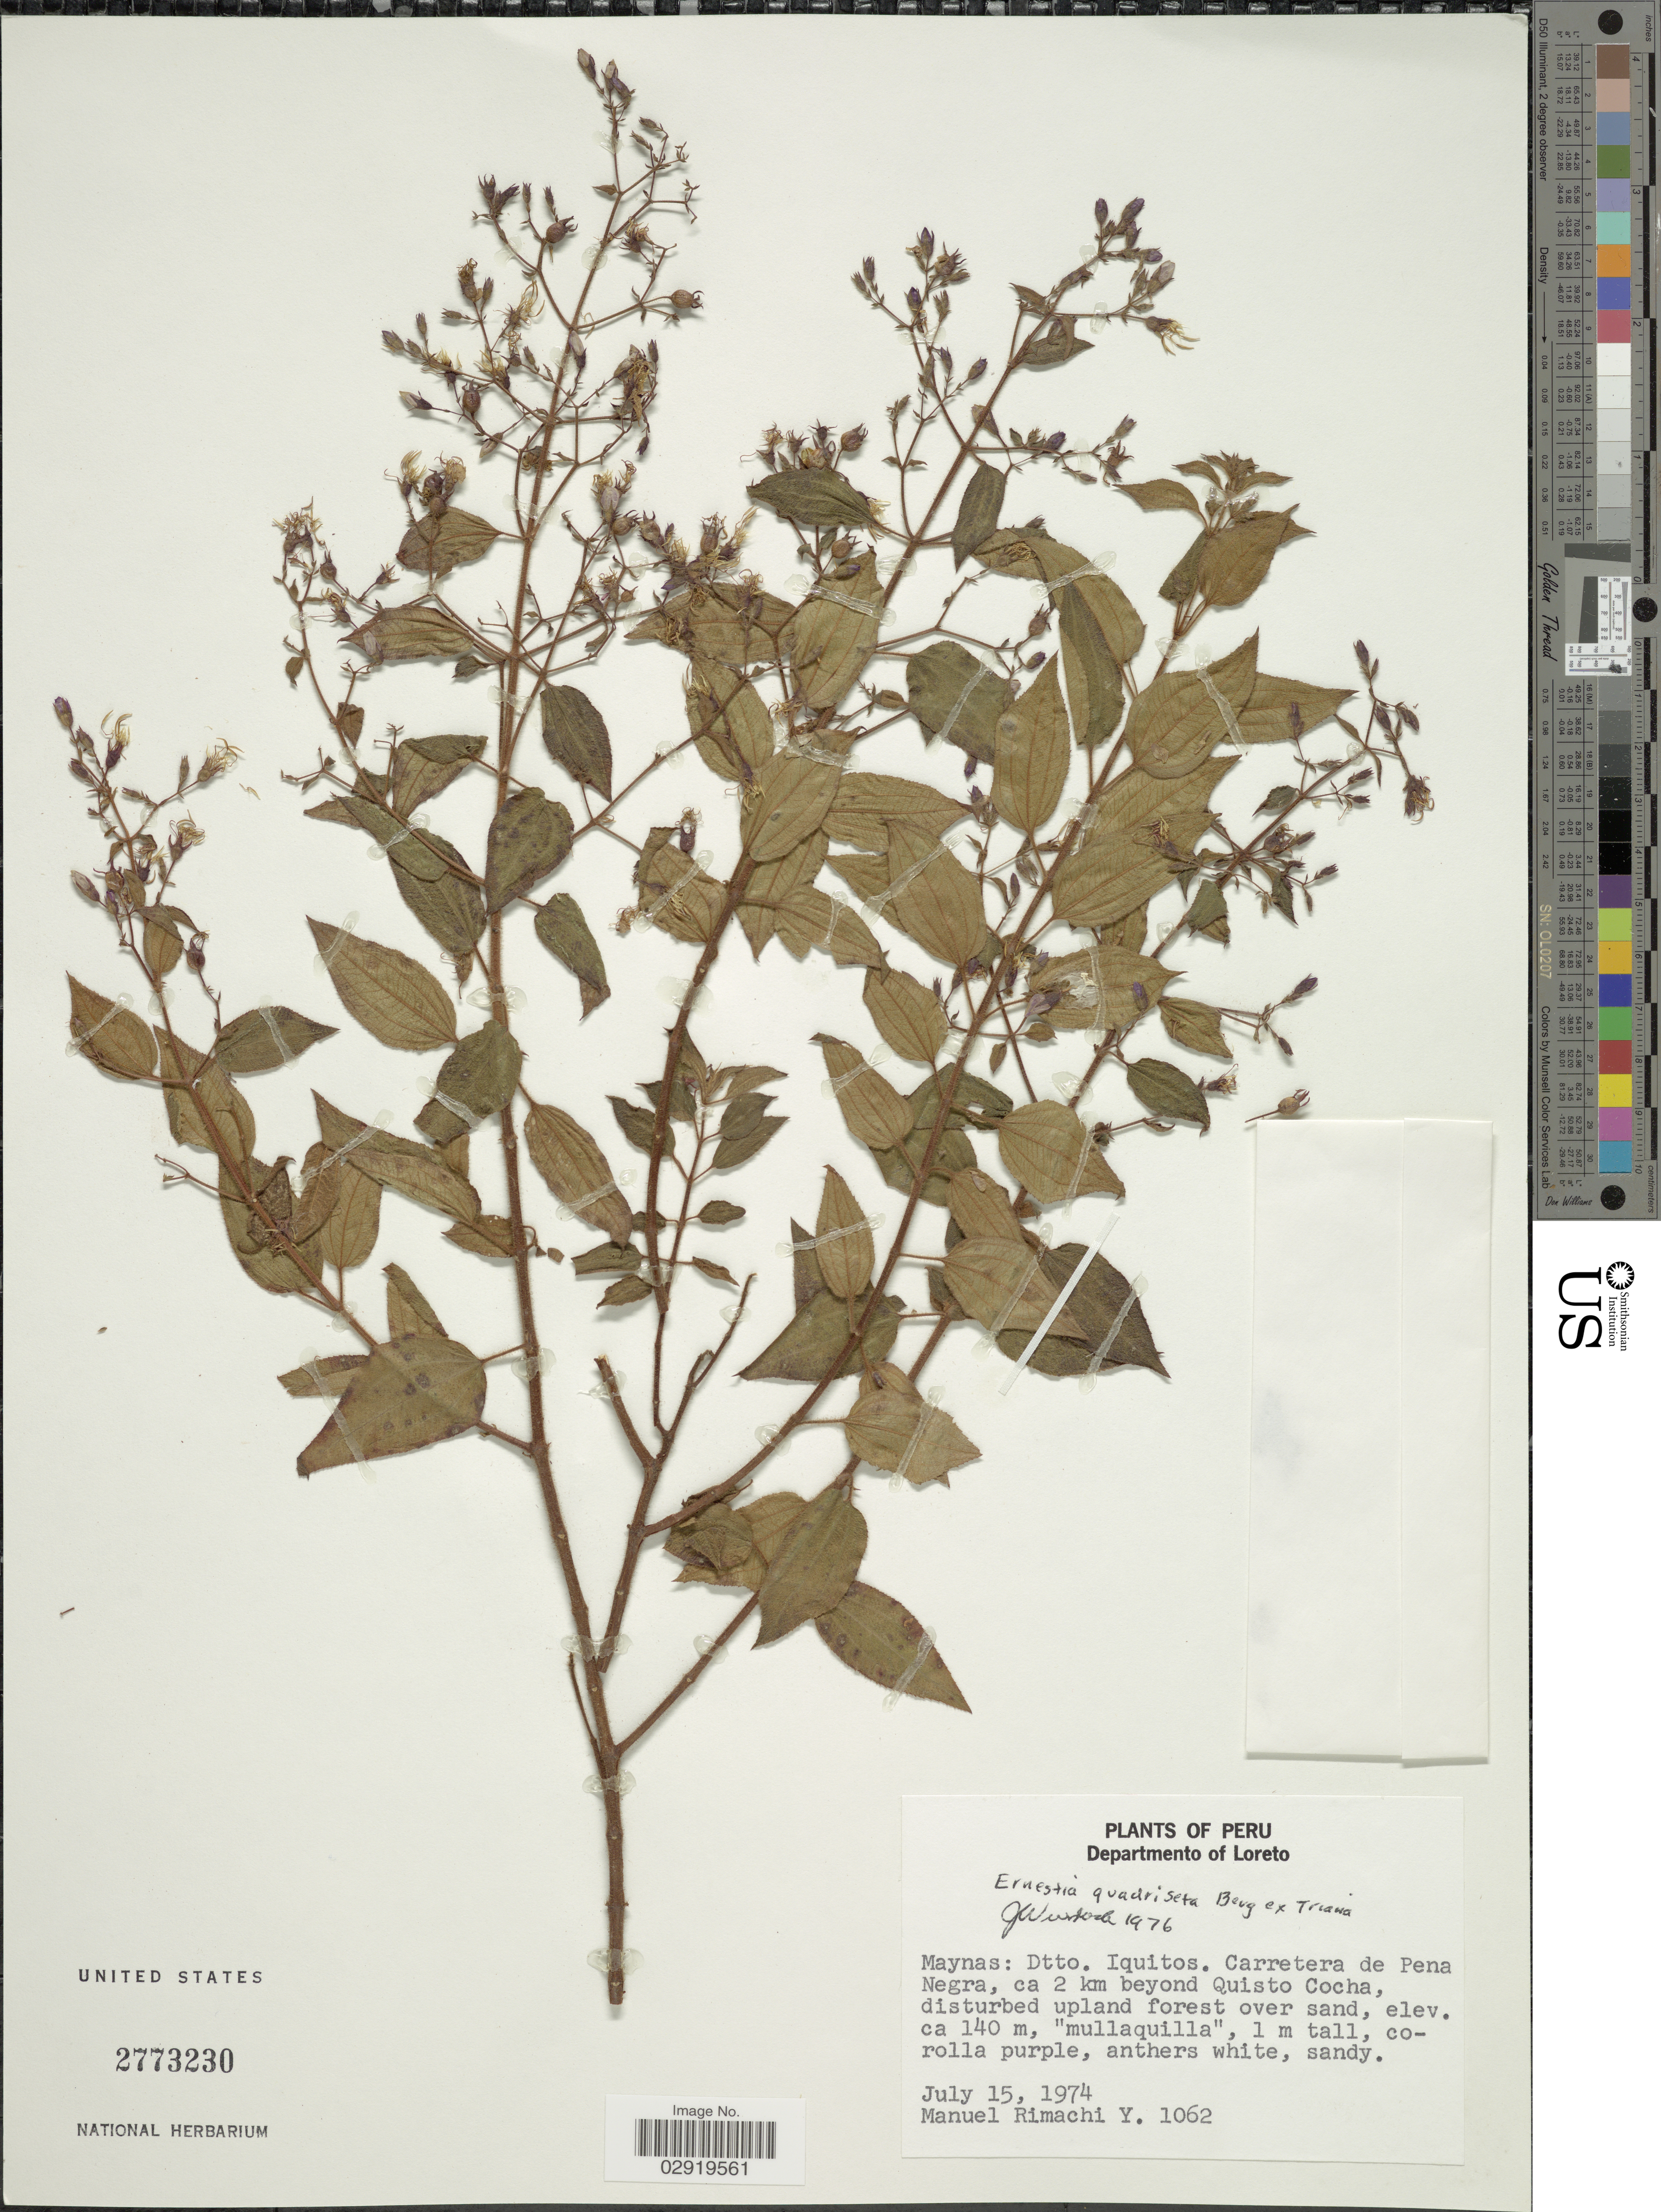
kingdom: Plantae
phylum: Tracheophyta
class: Magnoliopsida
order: Myrtales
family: Melastomataceae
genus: Ernestia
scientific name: Ernestia quadrisetosa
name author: Berg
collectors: M. Rimachi Y.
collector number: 1062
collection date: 1974-07-15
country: Peru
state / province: Loreto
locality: Departmento of Loreto. Maynas: Dtto. Iquitos. Carretera de Pena Negra, ca. 2 km beyond Quisto Cocha.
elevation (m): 140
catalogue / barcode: US 2773230